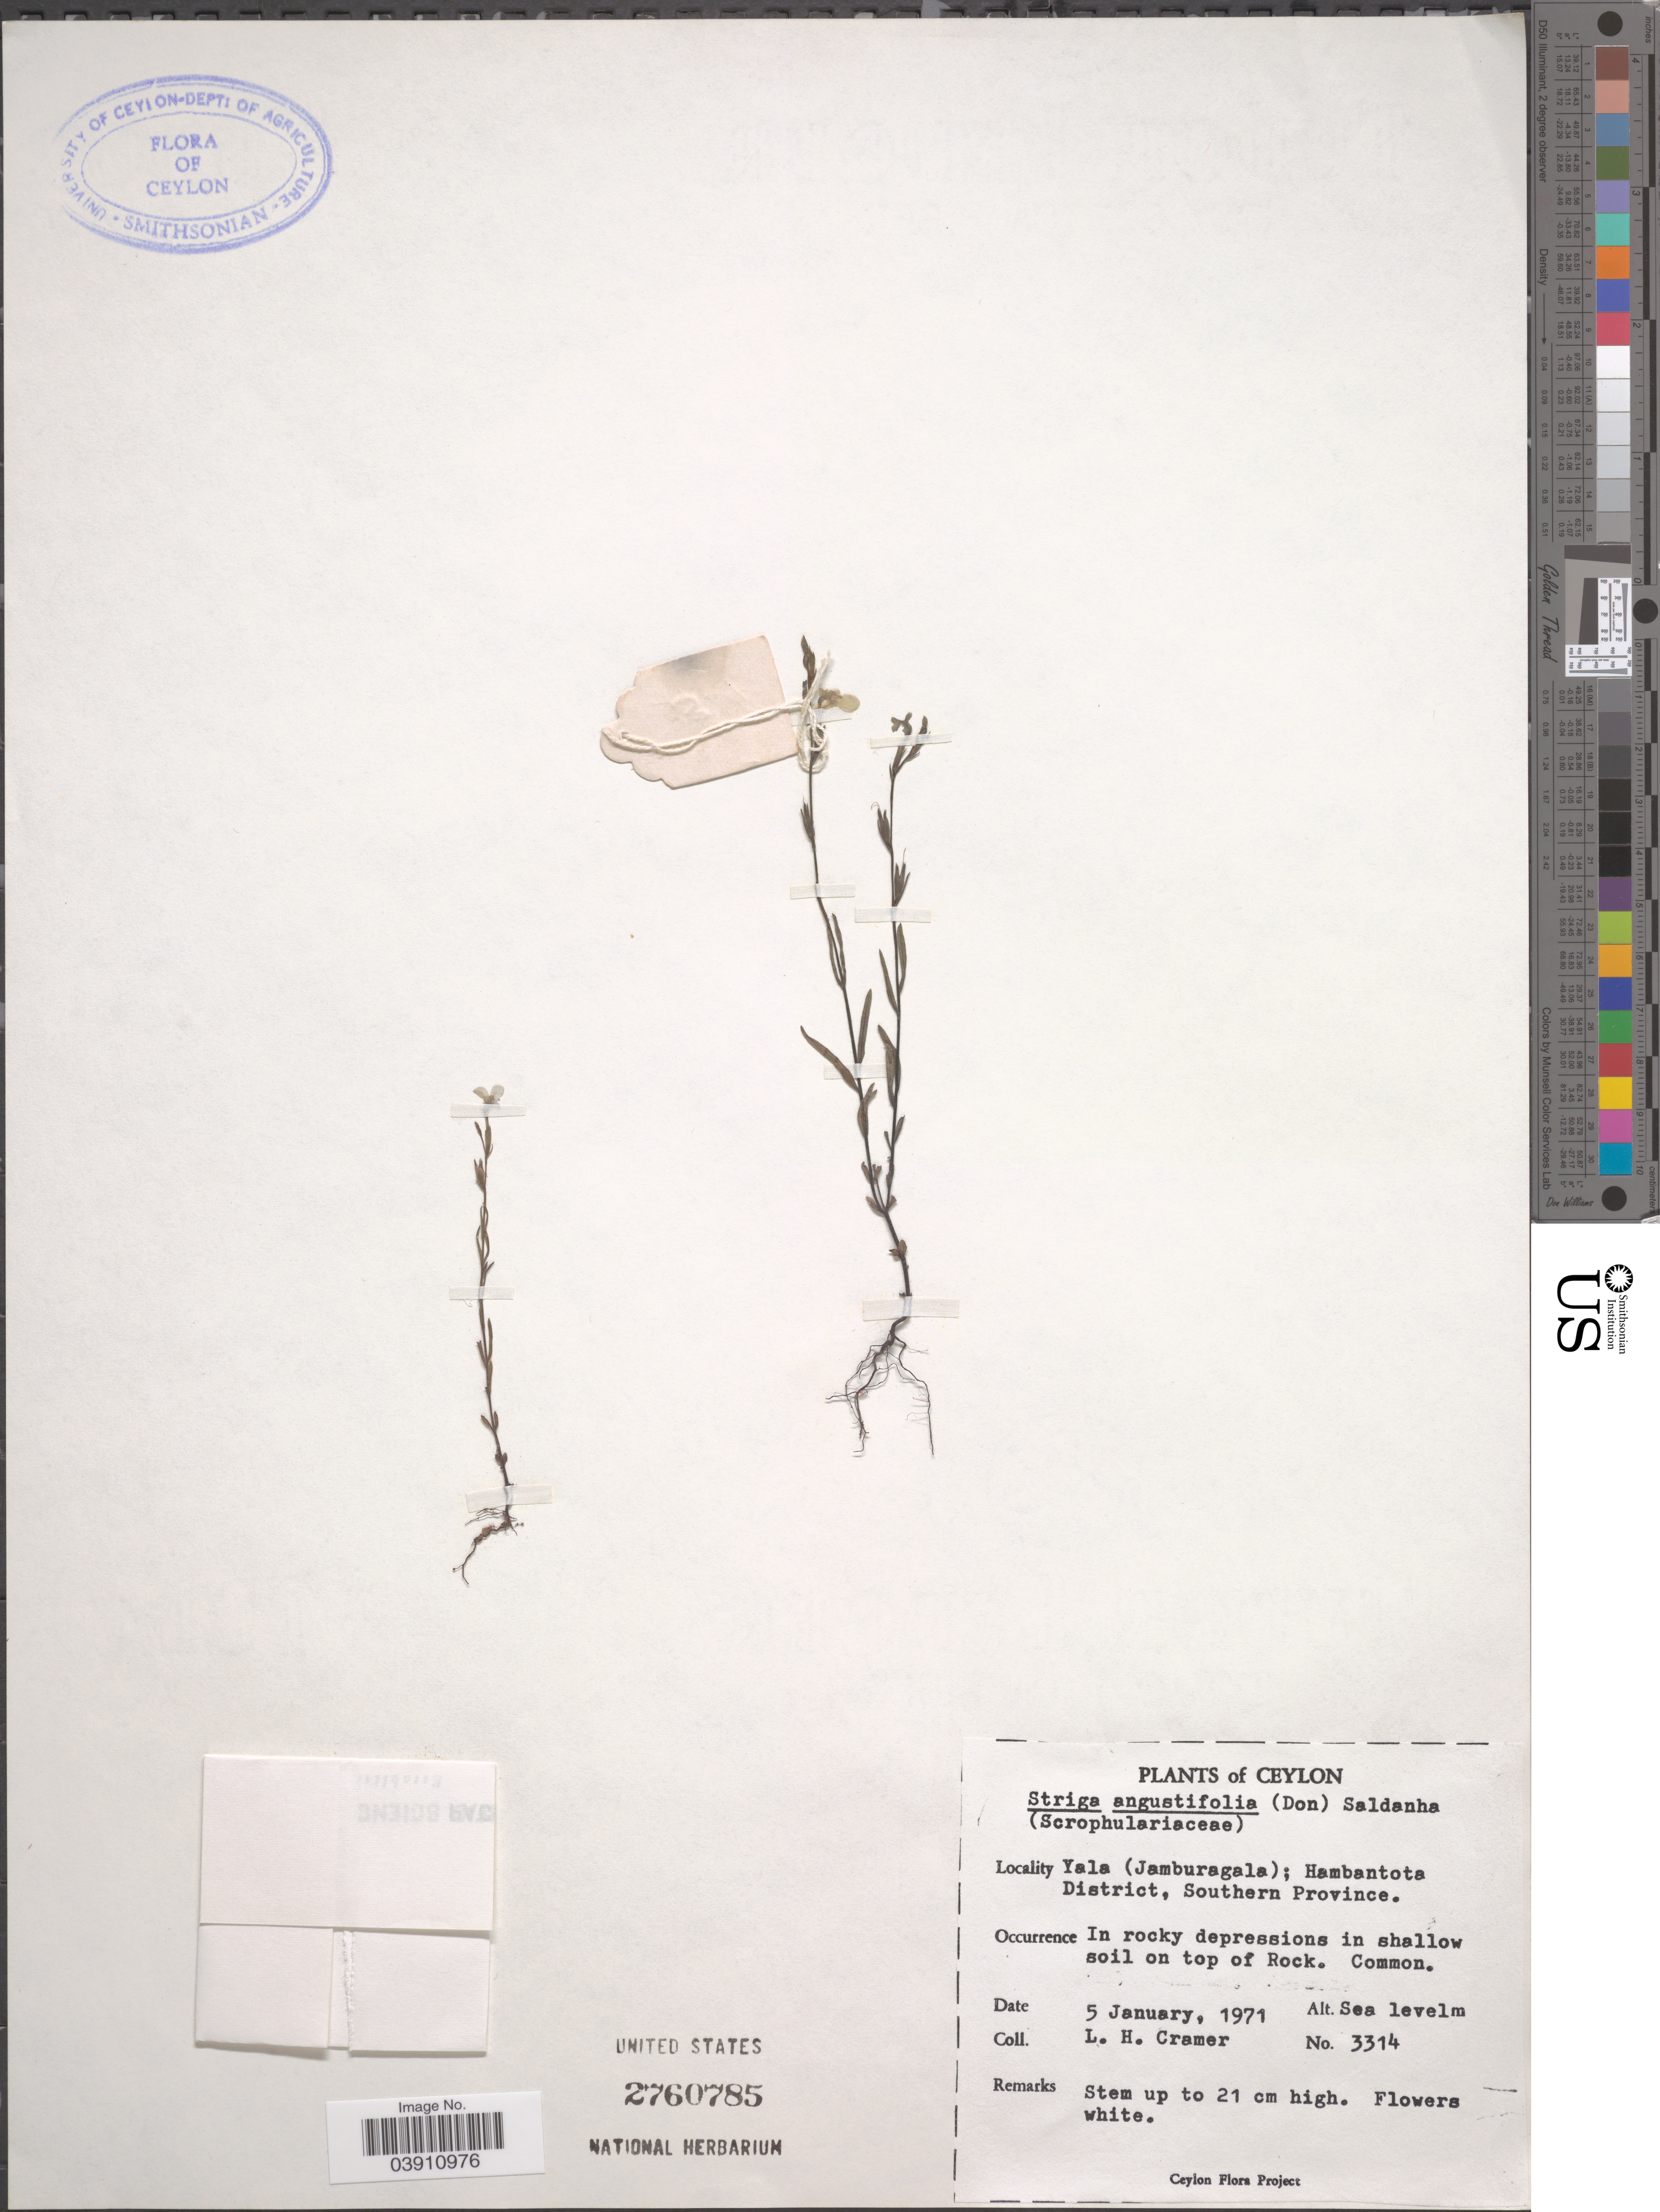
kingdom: Plantae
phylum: Tracheophyta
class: Magnoliopsida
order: Lamiales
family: Orobanchaceae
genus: Striga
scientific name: Striga angustifolia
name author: (D. Don) C.J. Saldanha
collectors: L. H. Cramer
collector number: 3314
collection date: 1971-01-05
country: Sri Lanka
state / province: Southern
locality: Ceylon. Yala (Jamburagala); Hambantota District.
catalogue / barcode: US 2760785